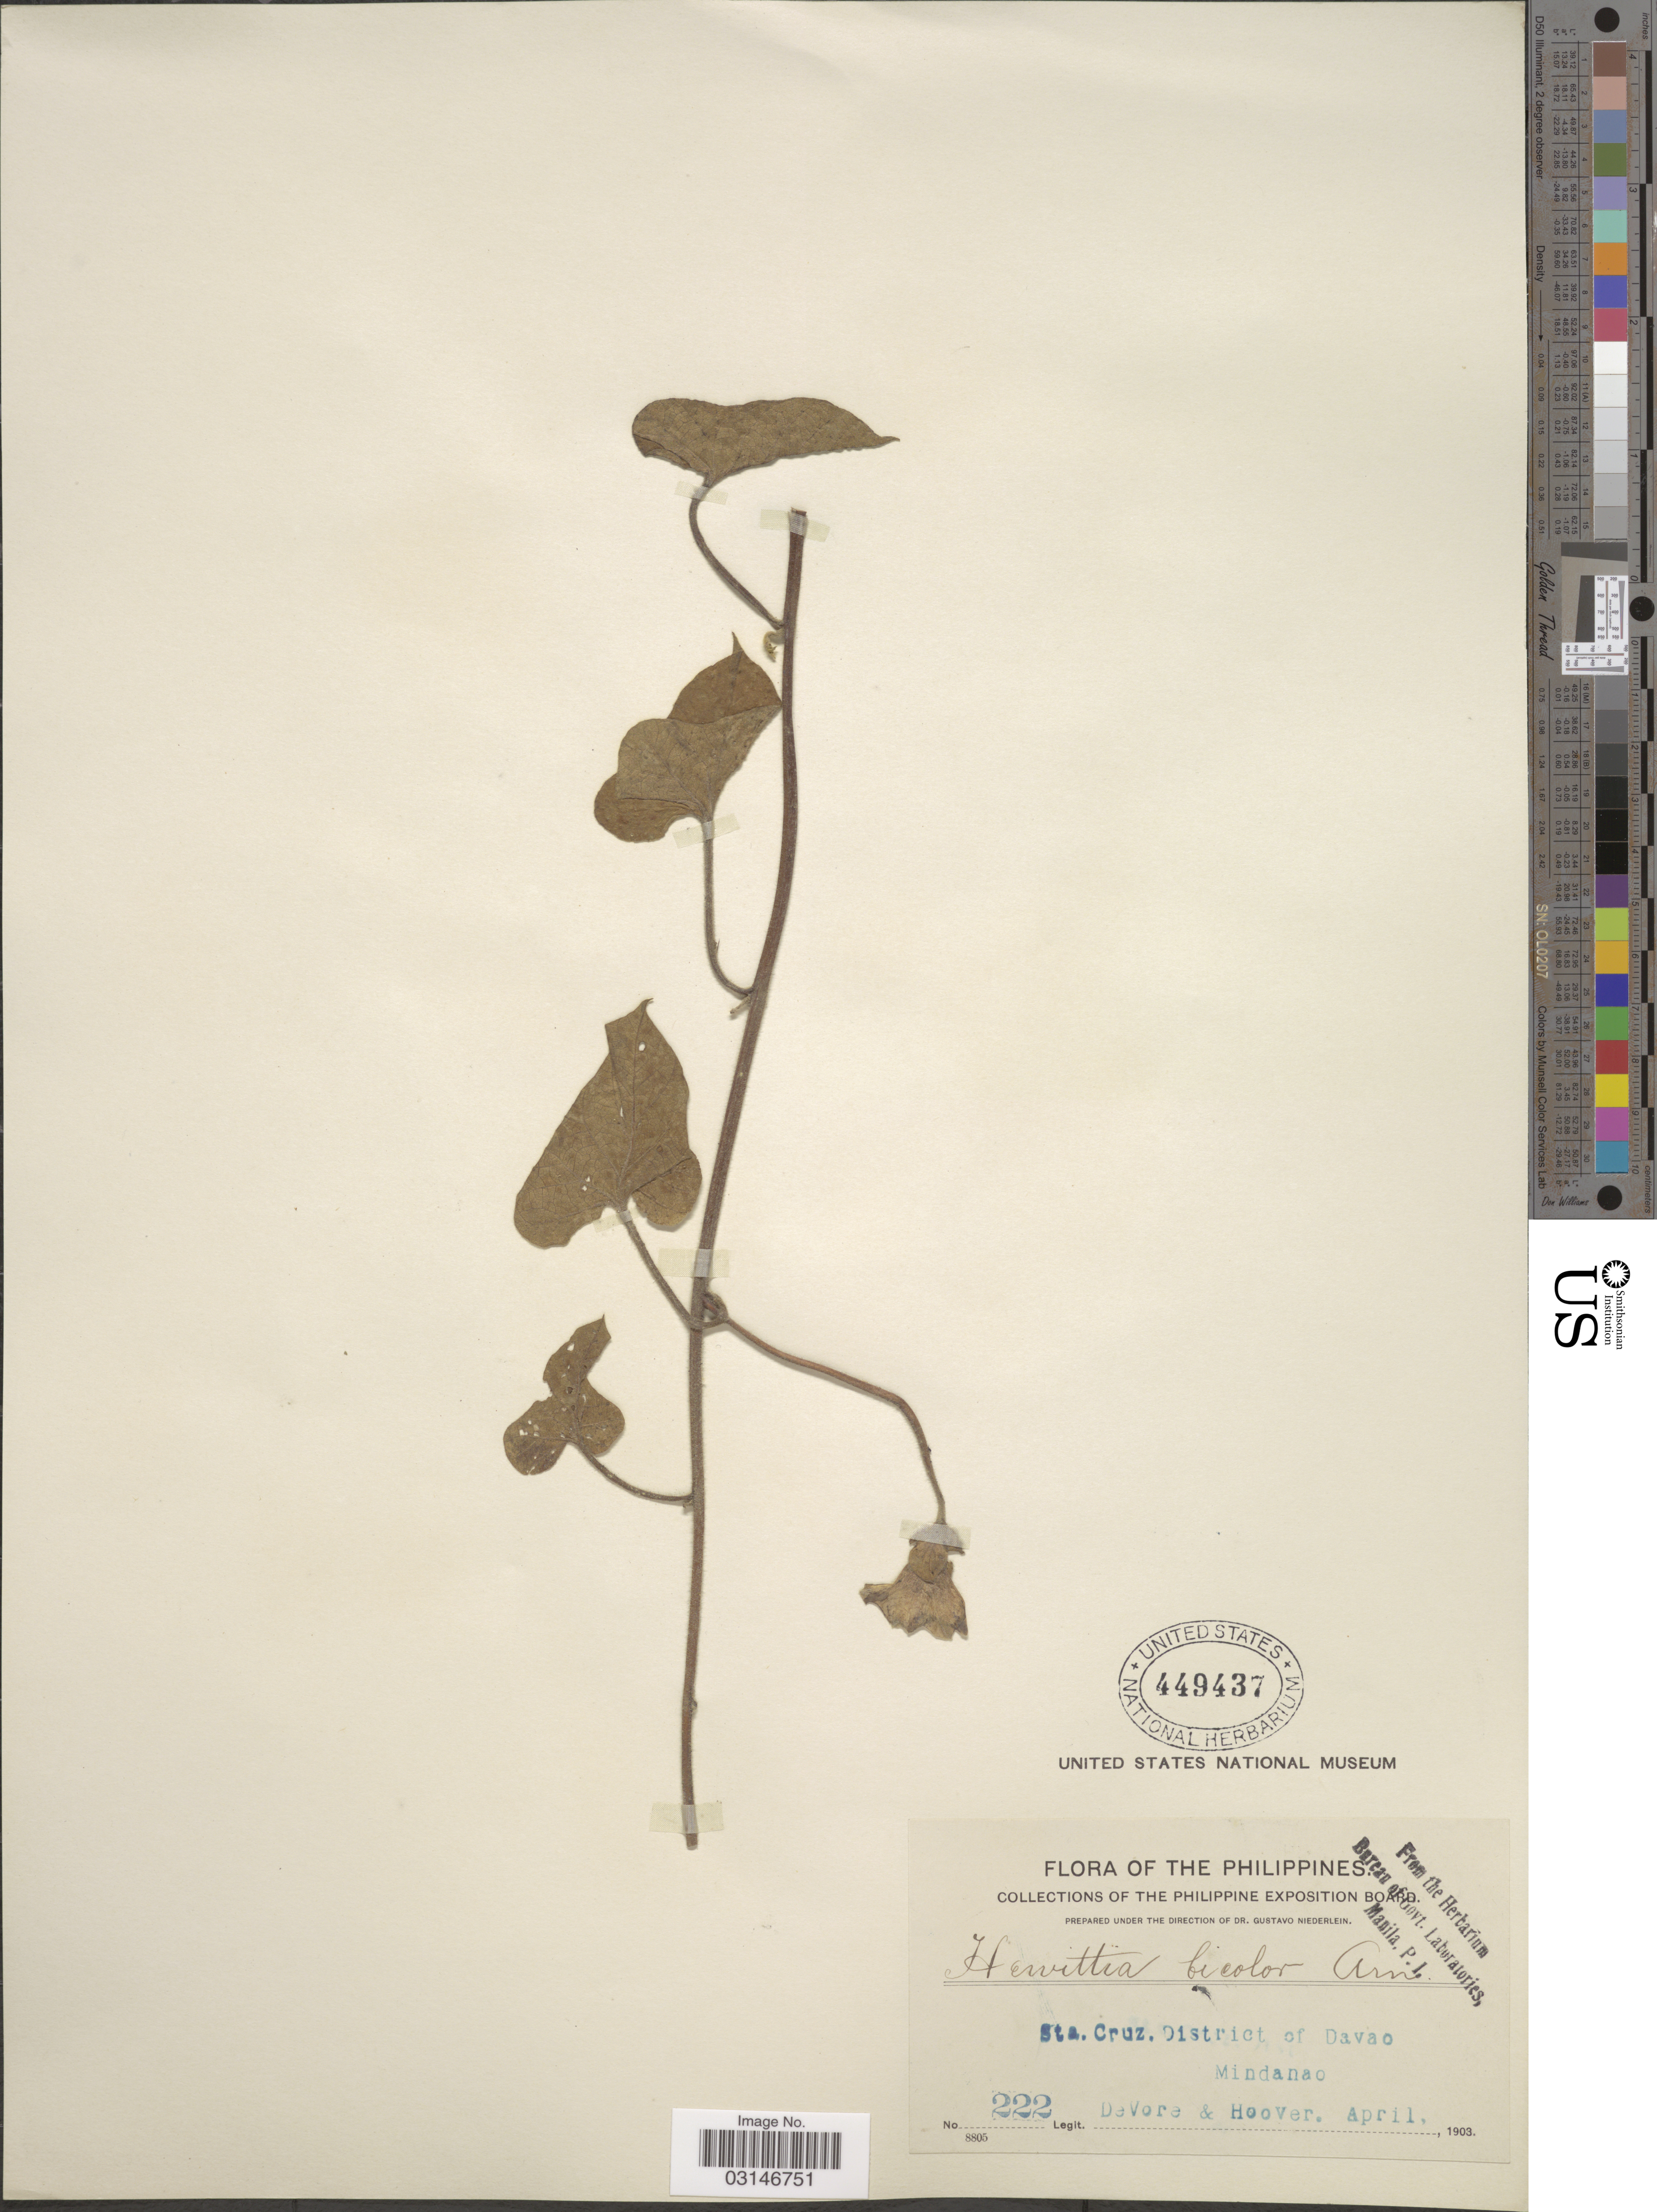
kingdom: Plantae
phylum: Tracheophyta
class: Magnoliopsida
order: Solanales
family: Convolvulaceae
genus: Hewittia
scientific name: Hewittia malabarica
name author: (L.) Suresh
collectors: B. F. DeVore & -- Hoover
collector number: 222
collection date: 1903-04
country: Philippines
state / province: Davao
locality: Sta. Cruz. District of Davao, Mindanao.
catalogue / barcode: US 449437